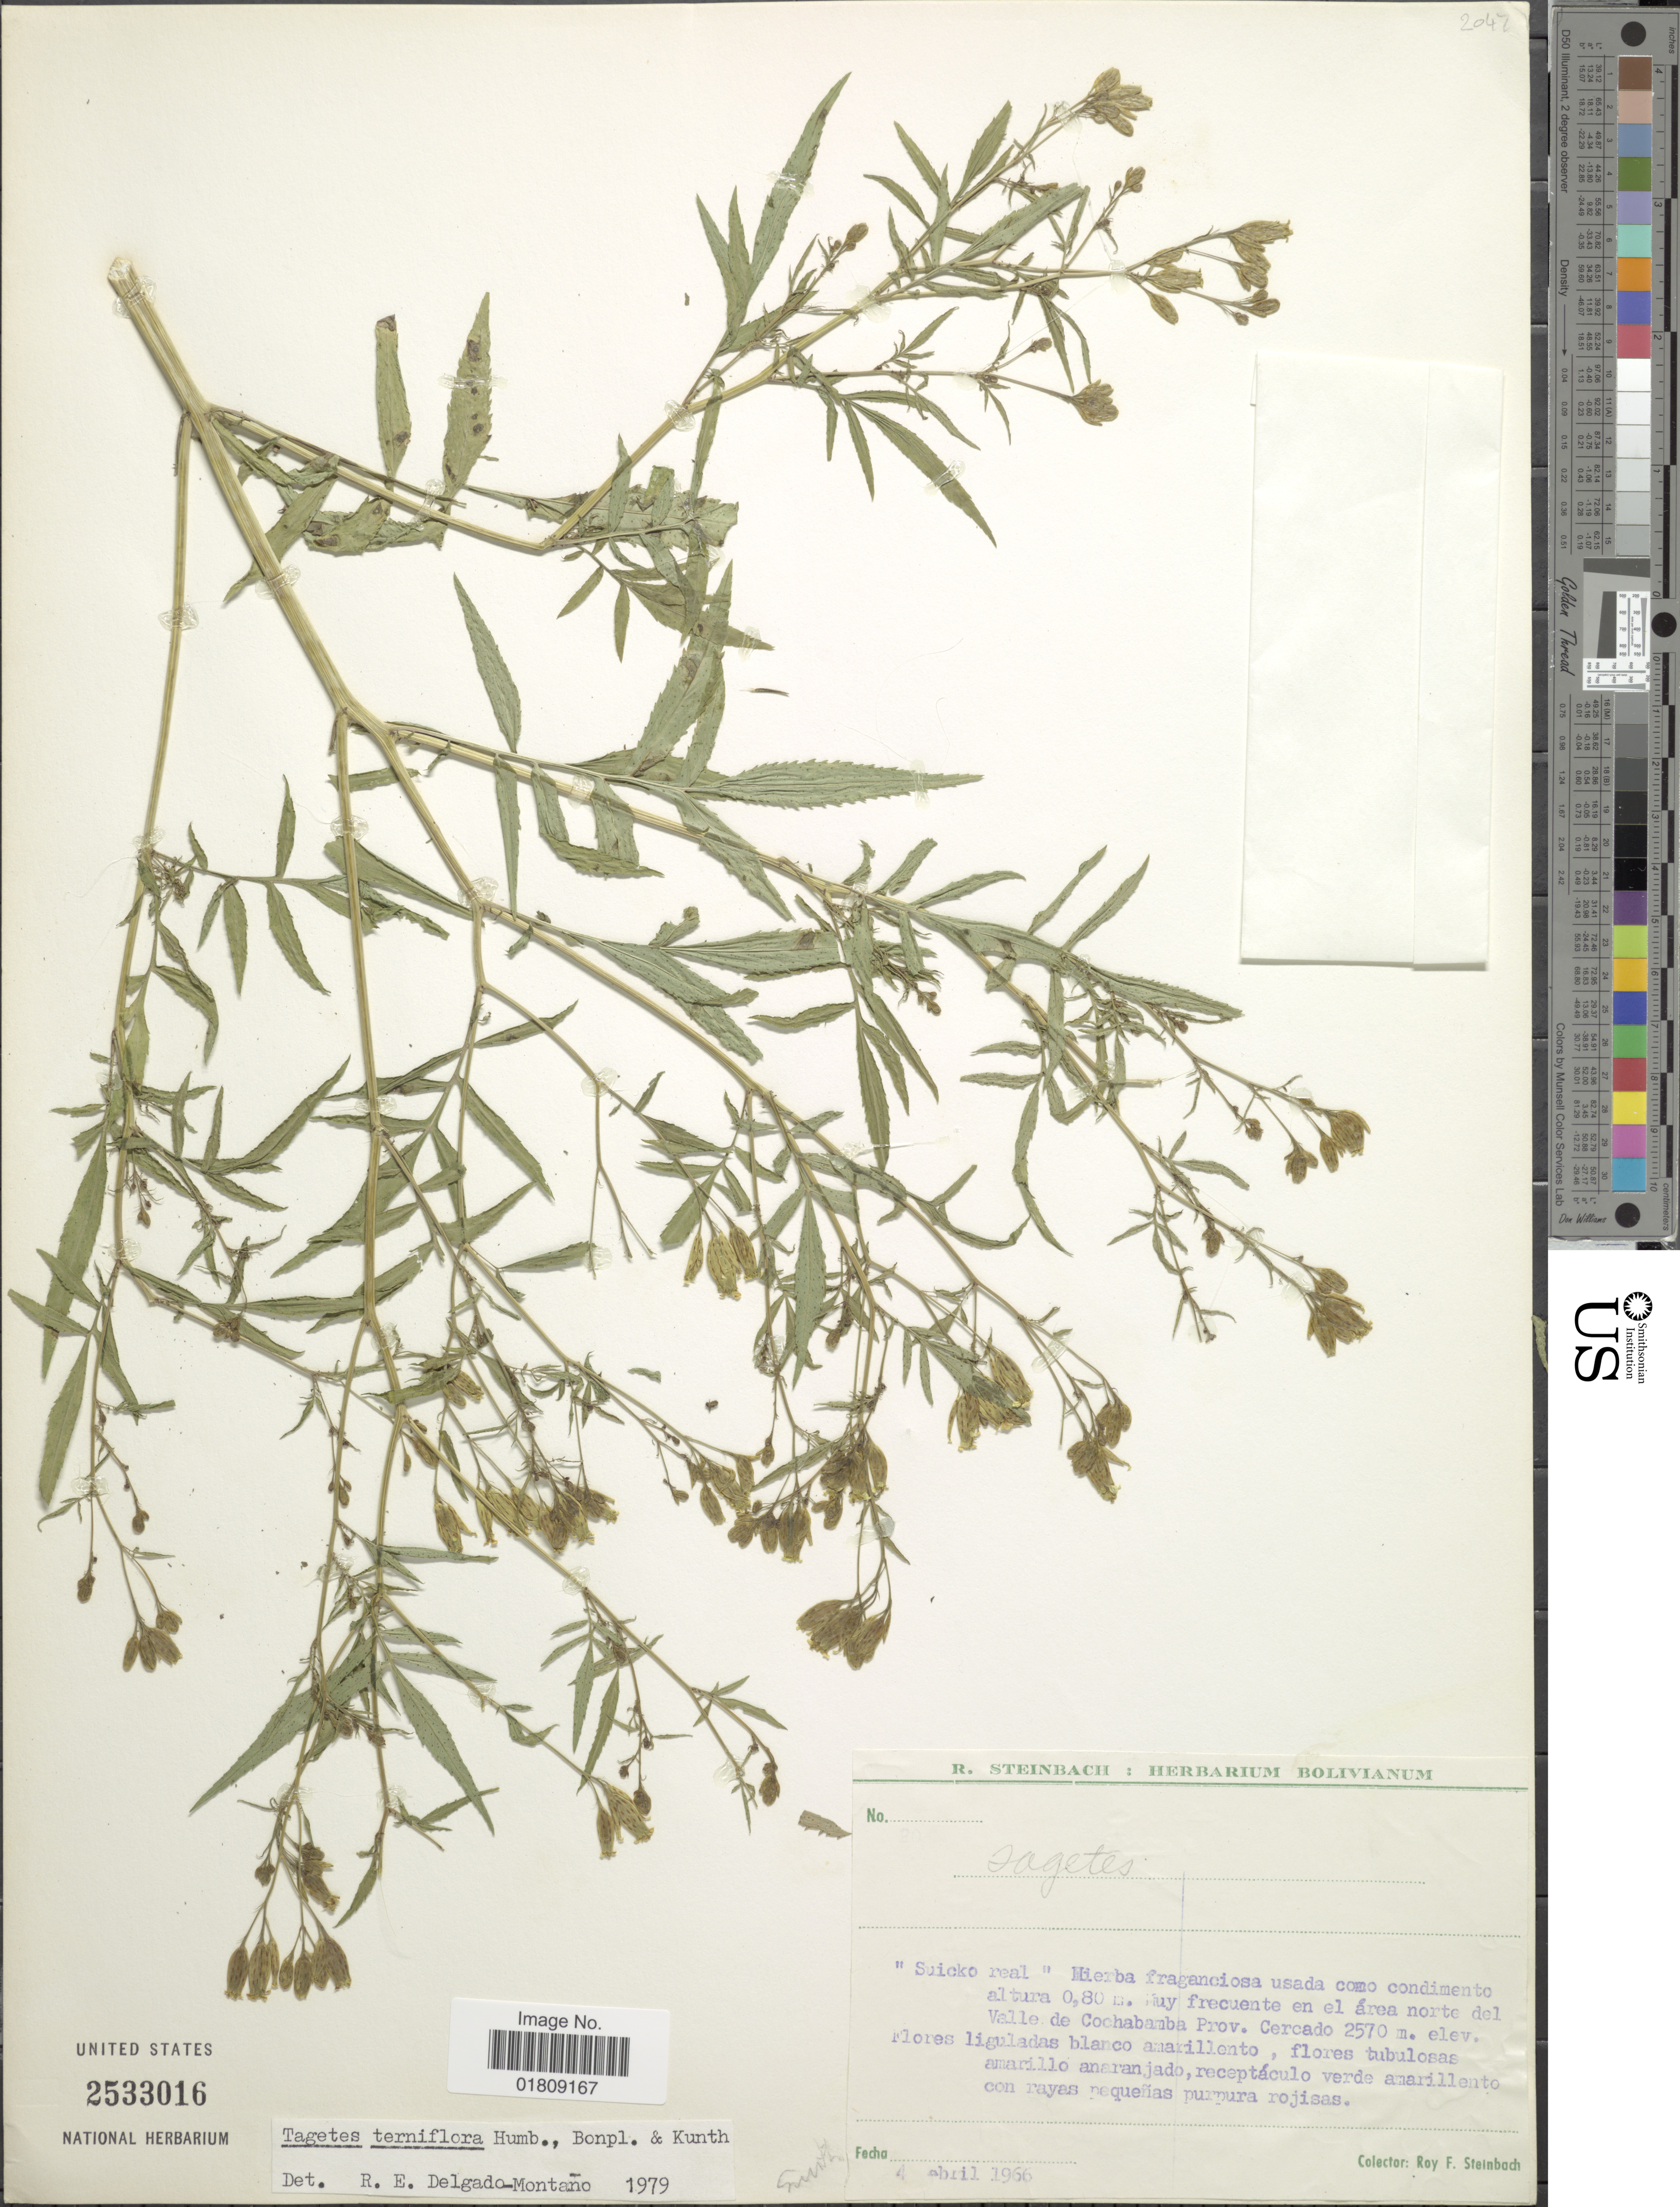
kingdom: Plantae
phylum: Tracheophyta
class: Magnoliopsida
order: Asterales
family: Asteraceae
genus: Tagetes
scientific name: Tagetes terniflora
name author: Kunth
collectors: R. F. Steinbach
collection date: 1966-04-04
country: Bolivia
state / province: Cochabamba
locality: Area norte del Valle de Cochabamba, Prov. Cercado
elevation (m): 2570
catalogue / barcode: US 2533016